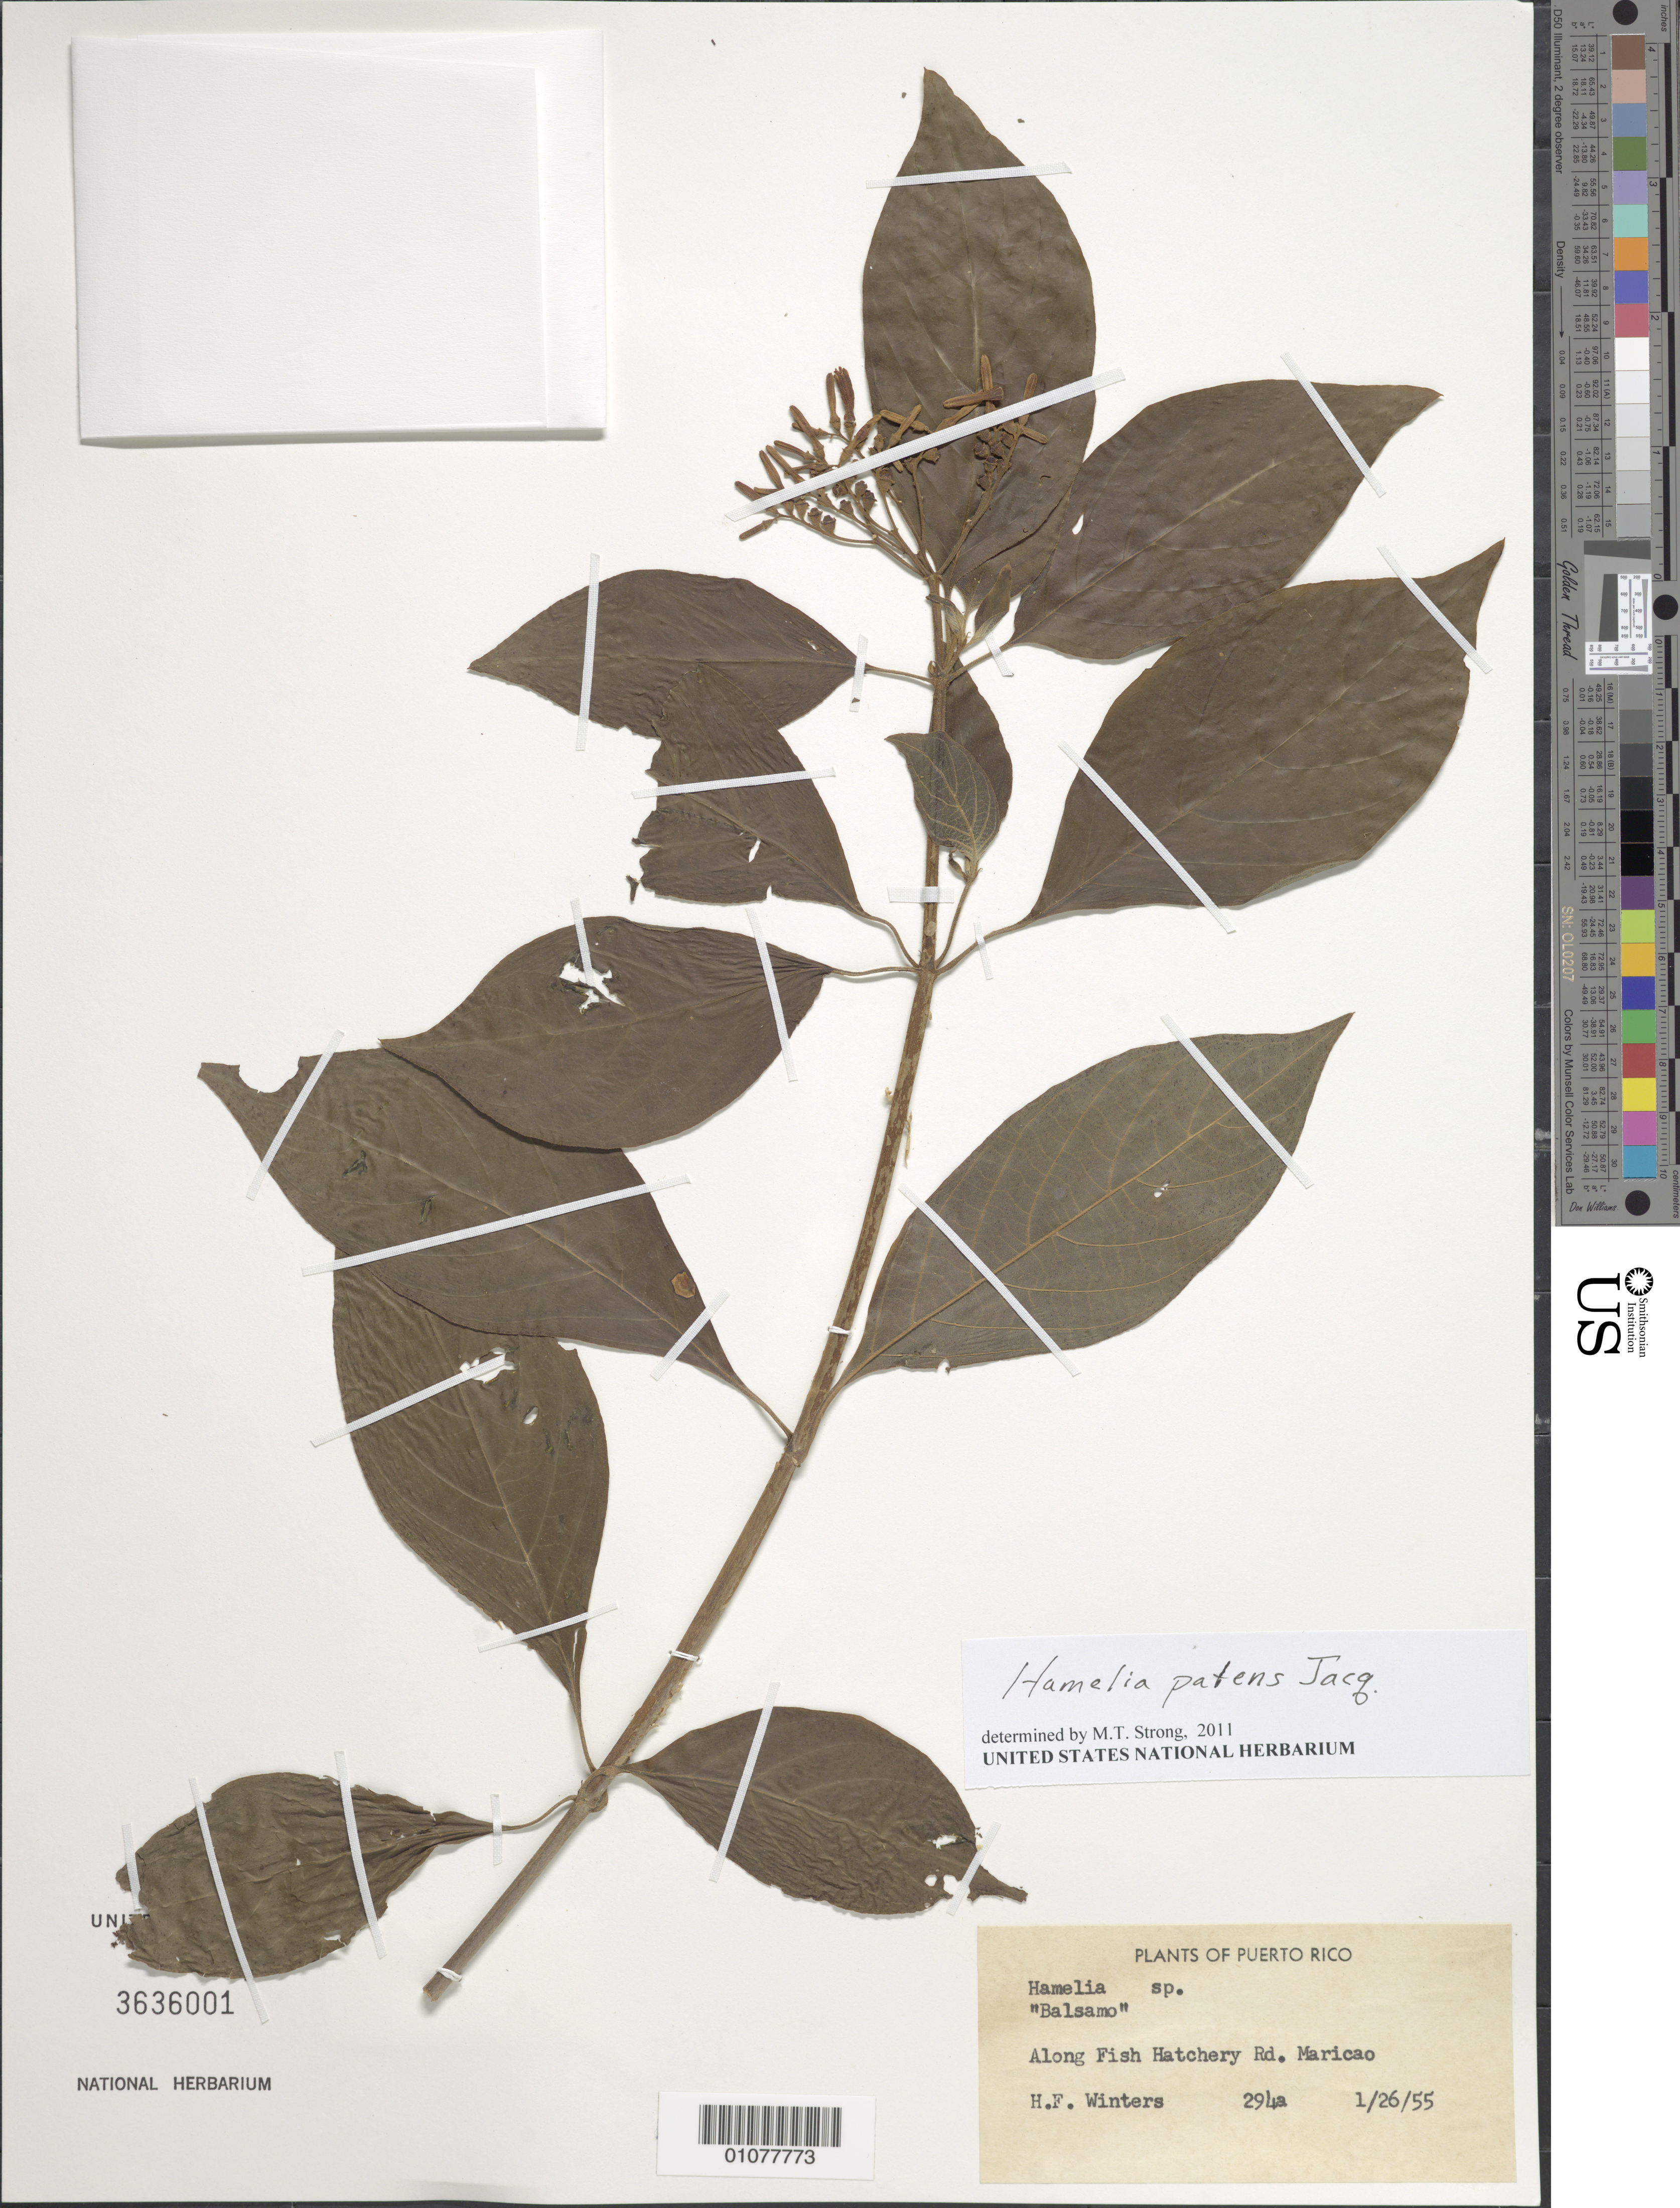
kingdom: Plantae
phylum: Tracheophyta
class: Magnoliopsida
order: Gentianales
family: Rubiaceae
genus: Hamelia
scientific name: Hamelia patens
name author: Jacq.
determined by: Strong, M. T., (US), Smithsonian Institution - National Museum of Natural History (UNITED STATES)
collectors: H. Winters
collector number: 294a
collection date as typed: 26 Jan 1955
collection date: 1955-01-26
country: Puerto Rico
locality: Maricao, along Fish Hatchery Road.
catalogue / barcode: US 3636001